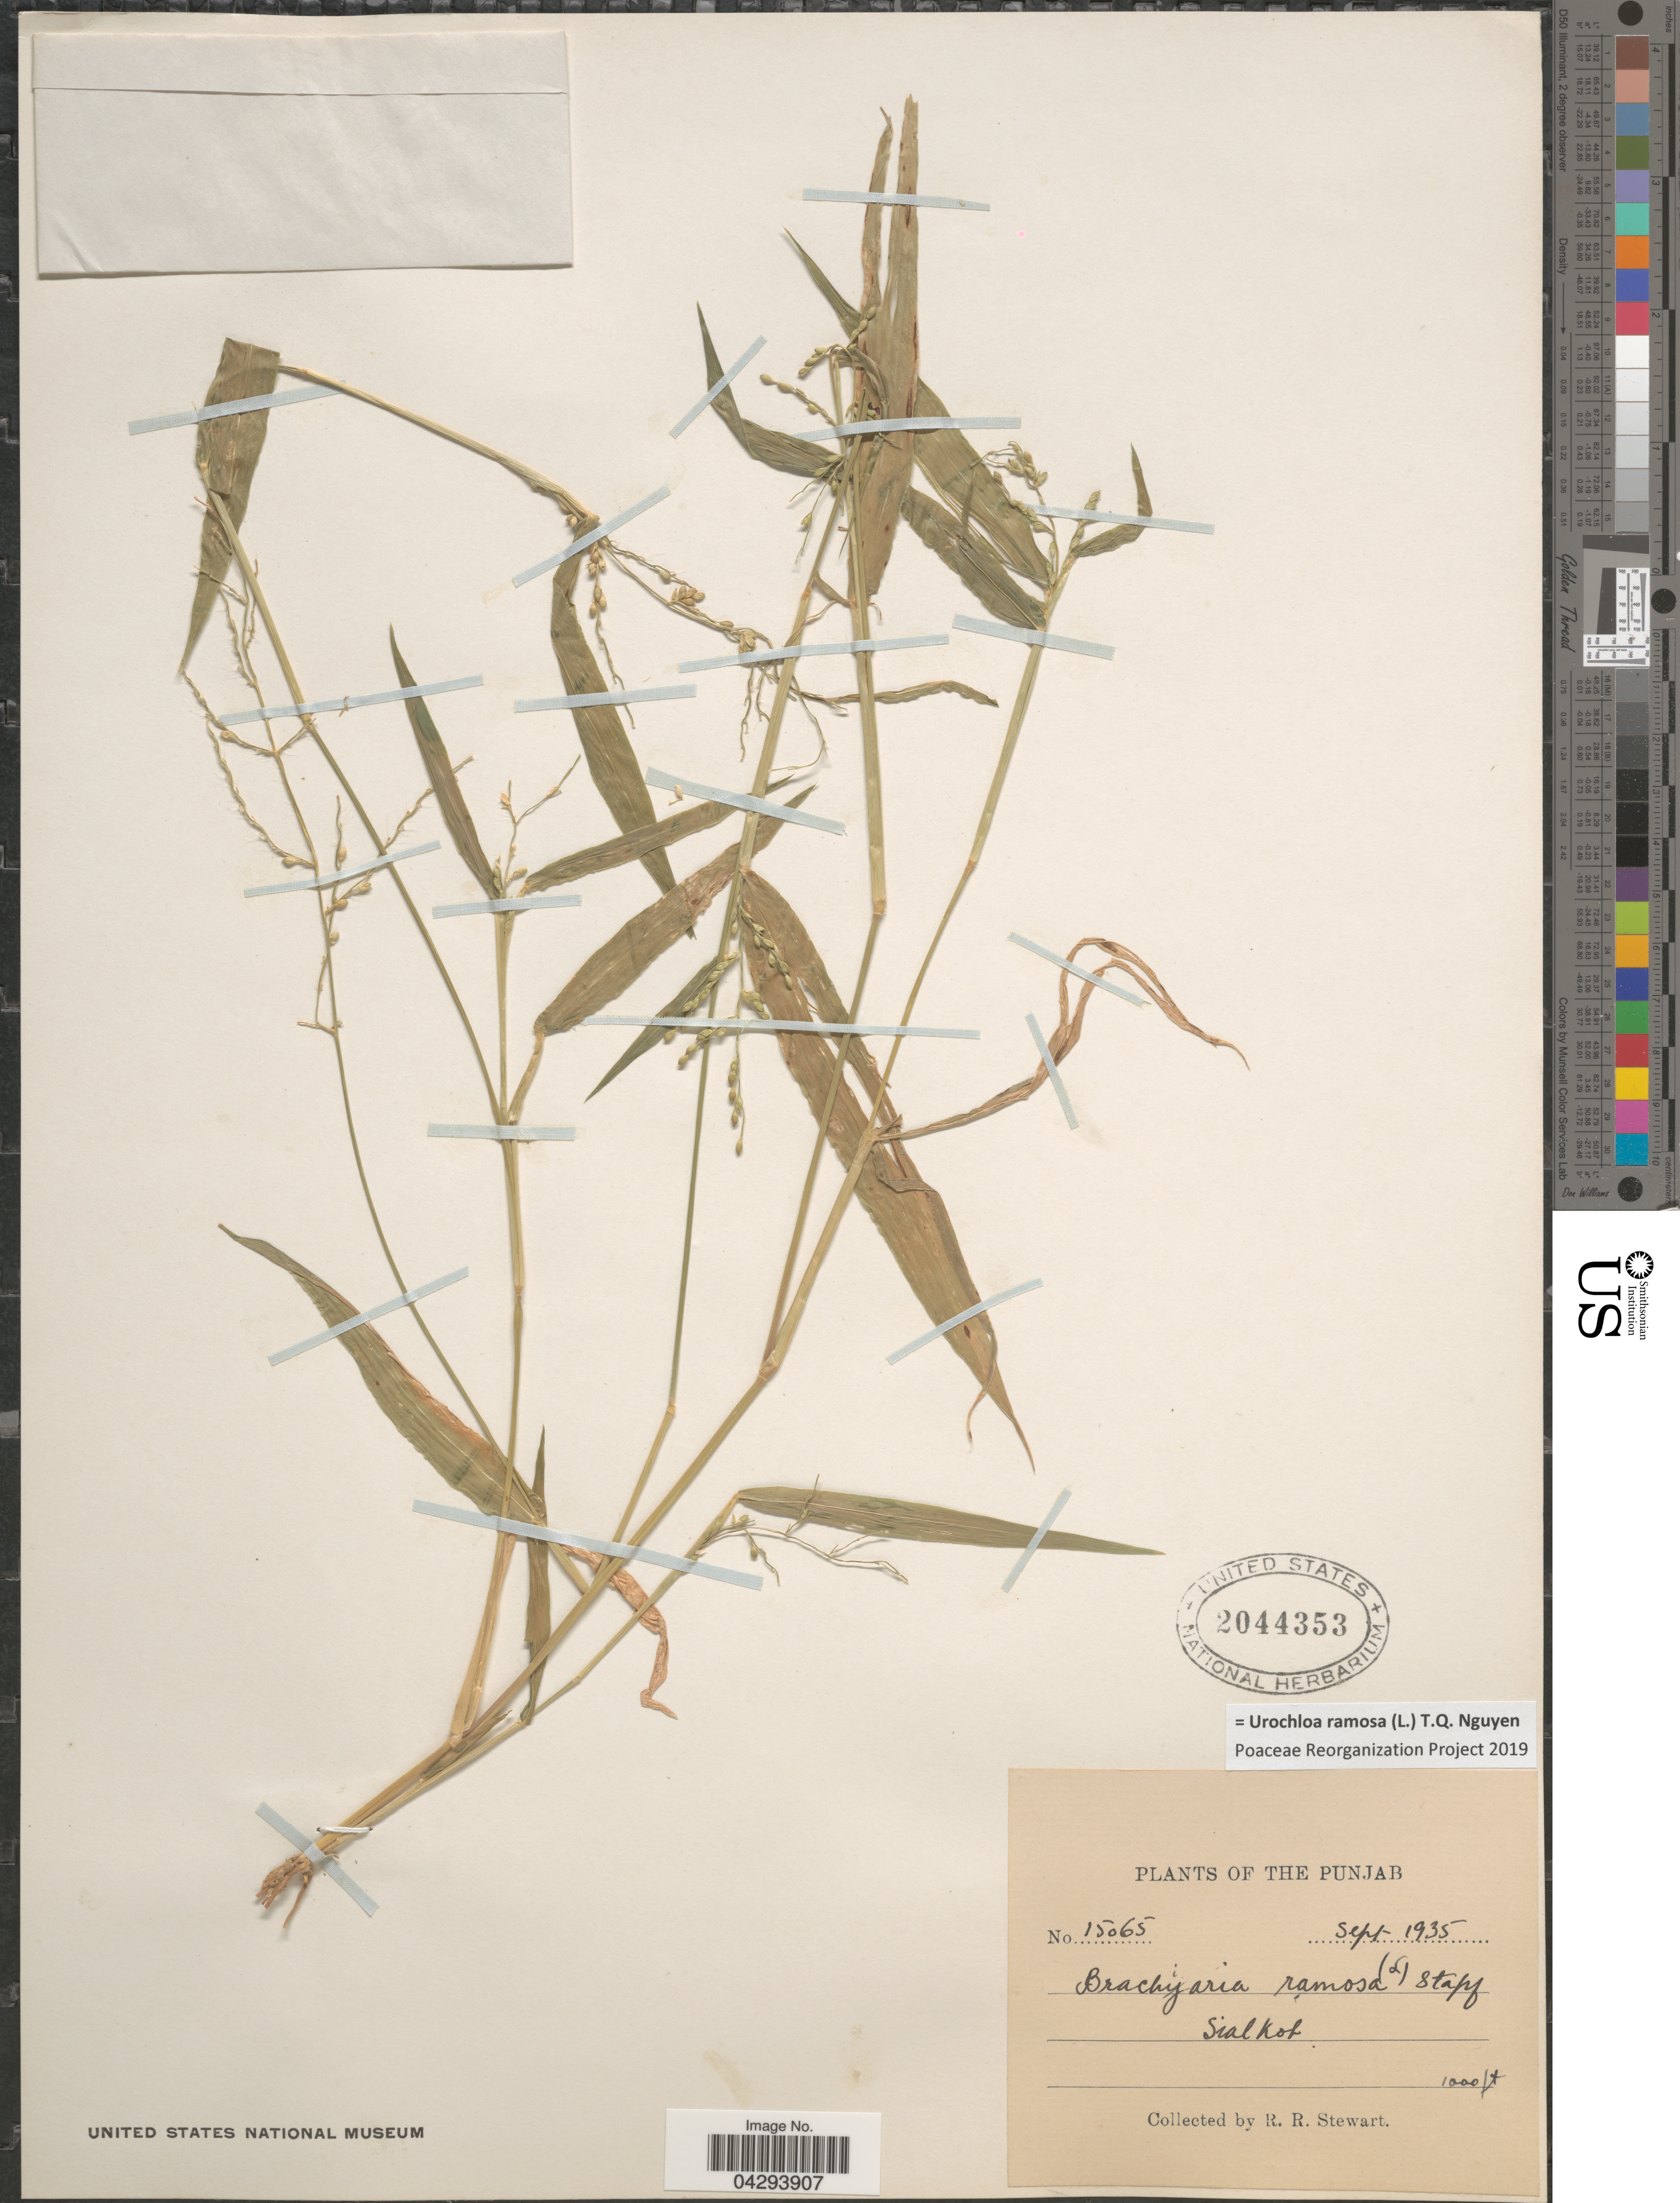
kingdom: Plantae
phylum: Tracheophyta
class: Liliopsida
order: Poales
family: Poaceae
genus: Urochloa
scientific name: Urochloa ramosa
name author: T.Q. Nguyen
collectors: R. Stewart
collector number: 15065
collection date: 1935-09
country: Pakistan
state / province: Punjab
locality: The Punjab. Sialkot.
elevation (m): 305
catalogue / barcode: US 2044353